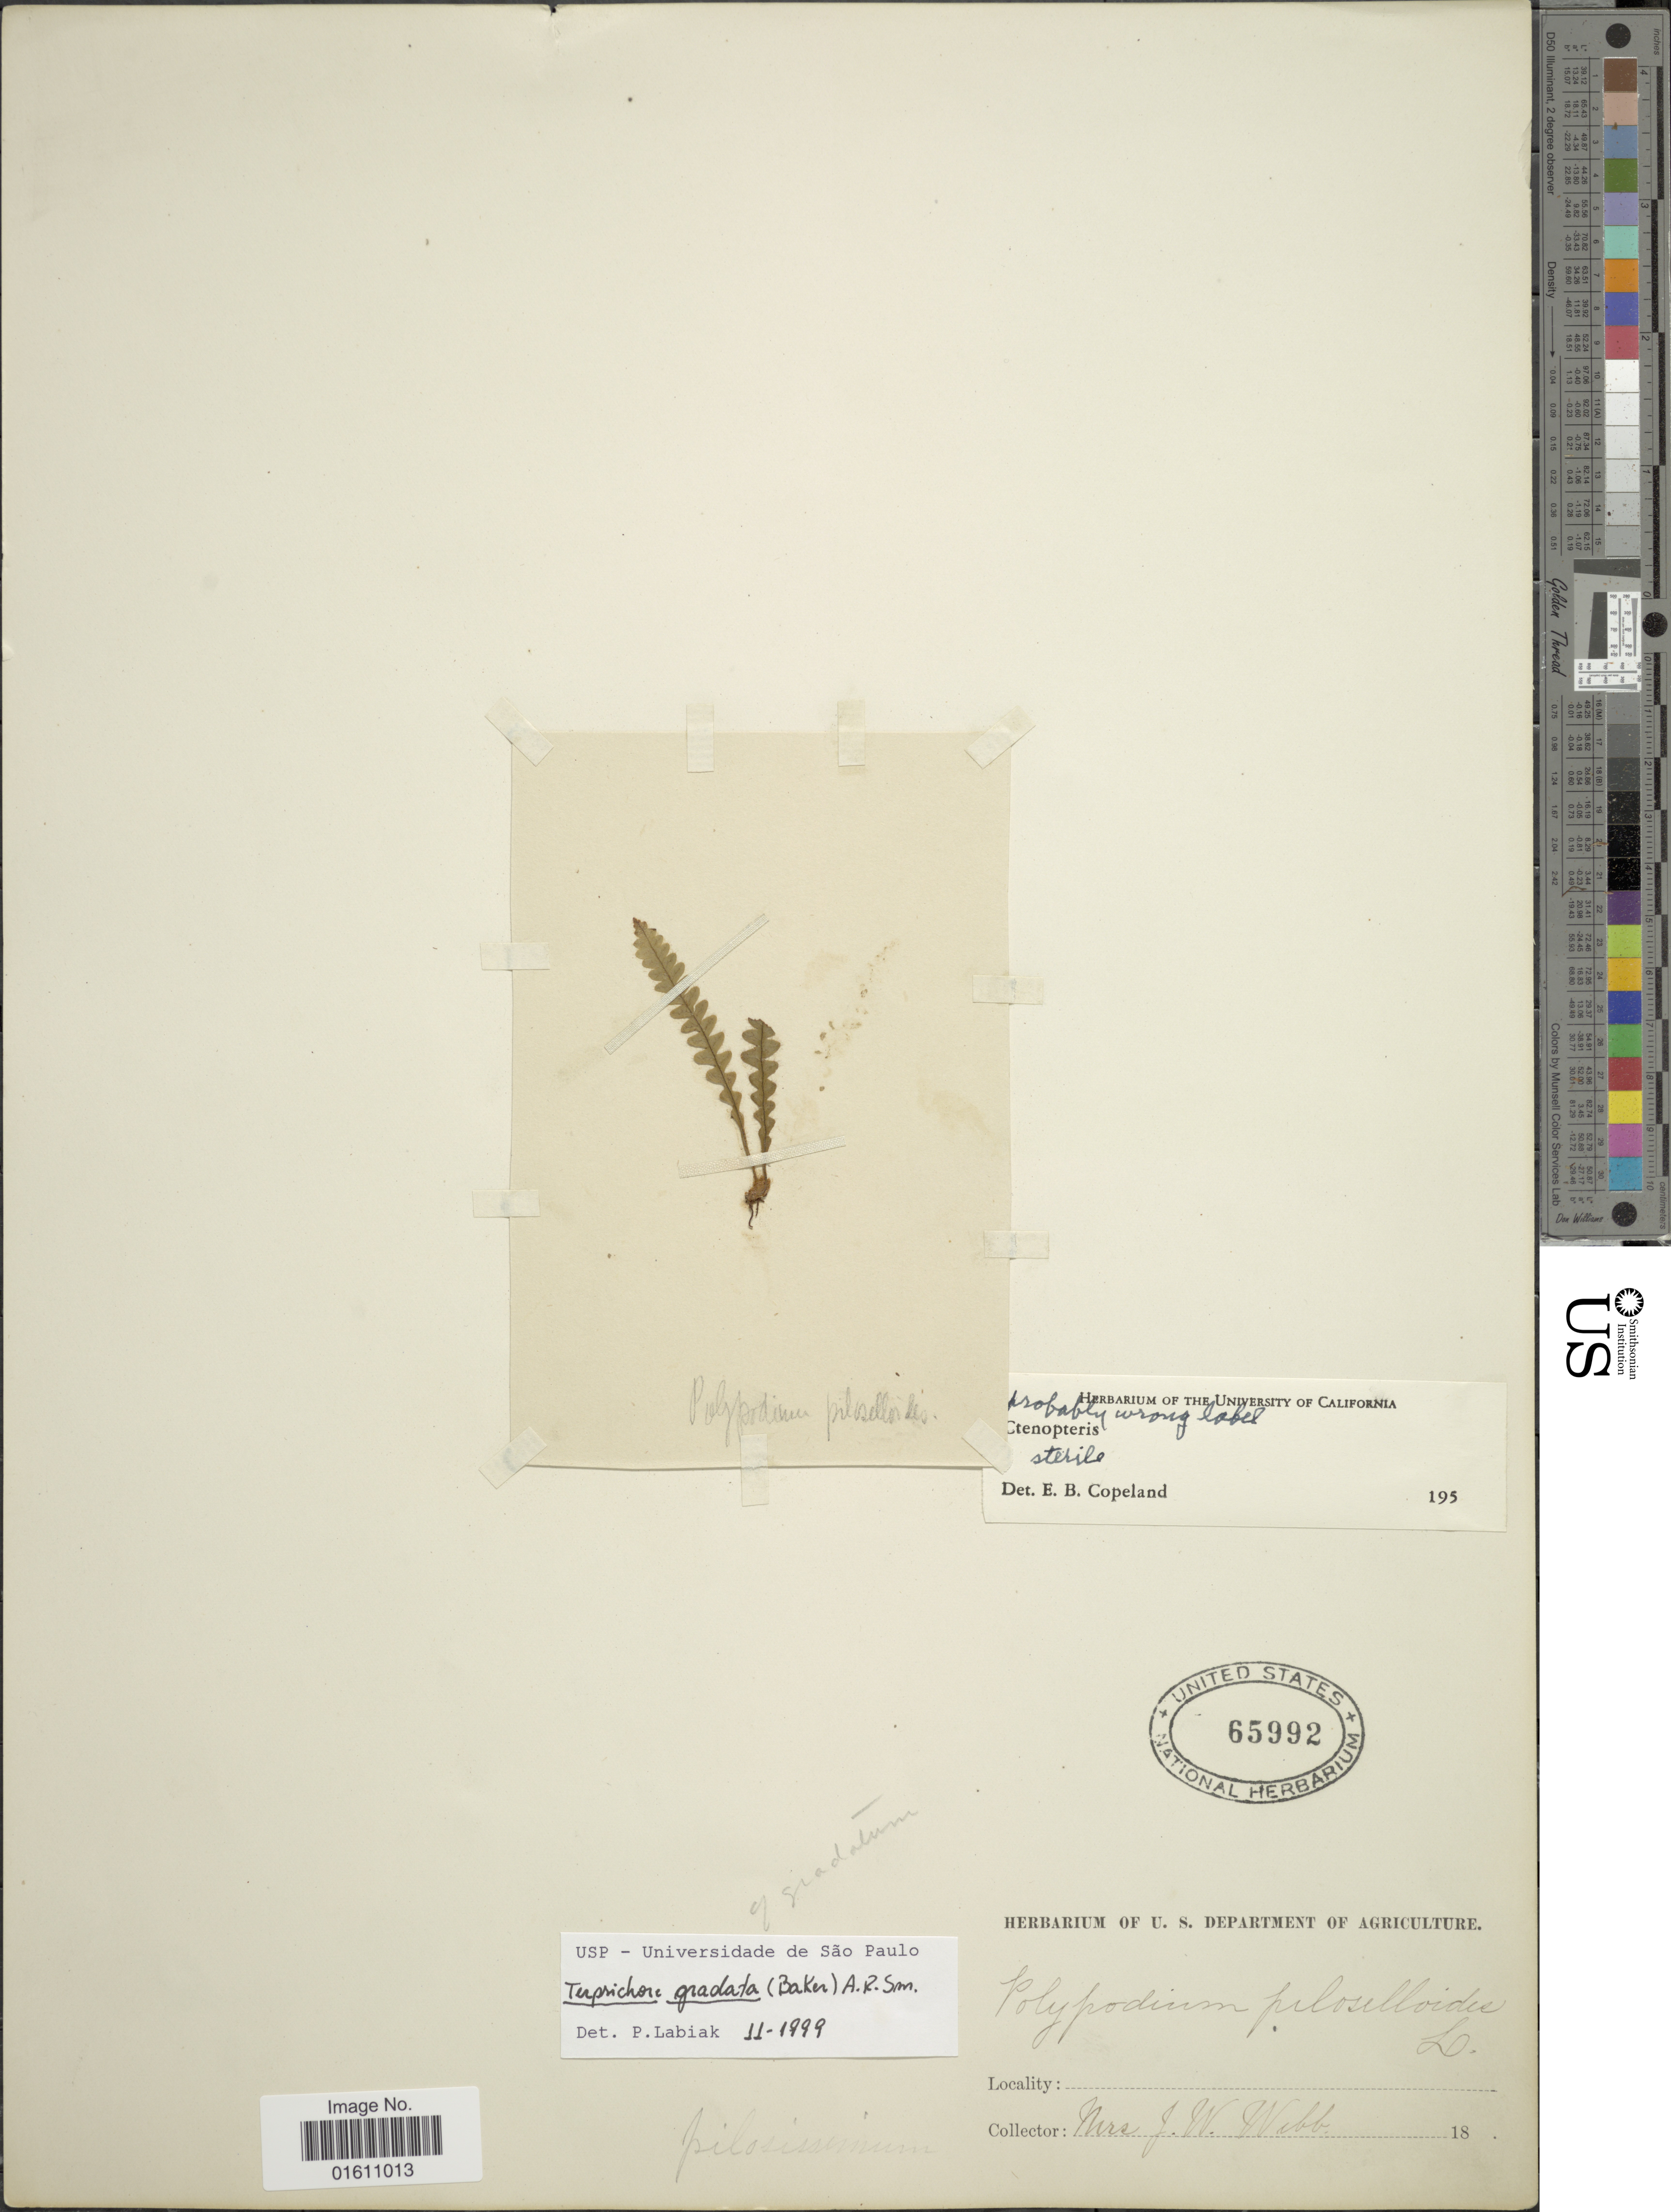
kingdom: Plantae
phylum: Tracheophyta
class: Polypodiopsida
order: Polypodiales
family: Polypodiaceae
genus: Moranopteris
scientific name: Moranopteris gradata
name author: (Baker) R. Y. Hirai & J. Prado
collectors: J. Webb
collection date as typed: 18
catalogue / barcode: US 65992